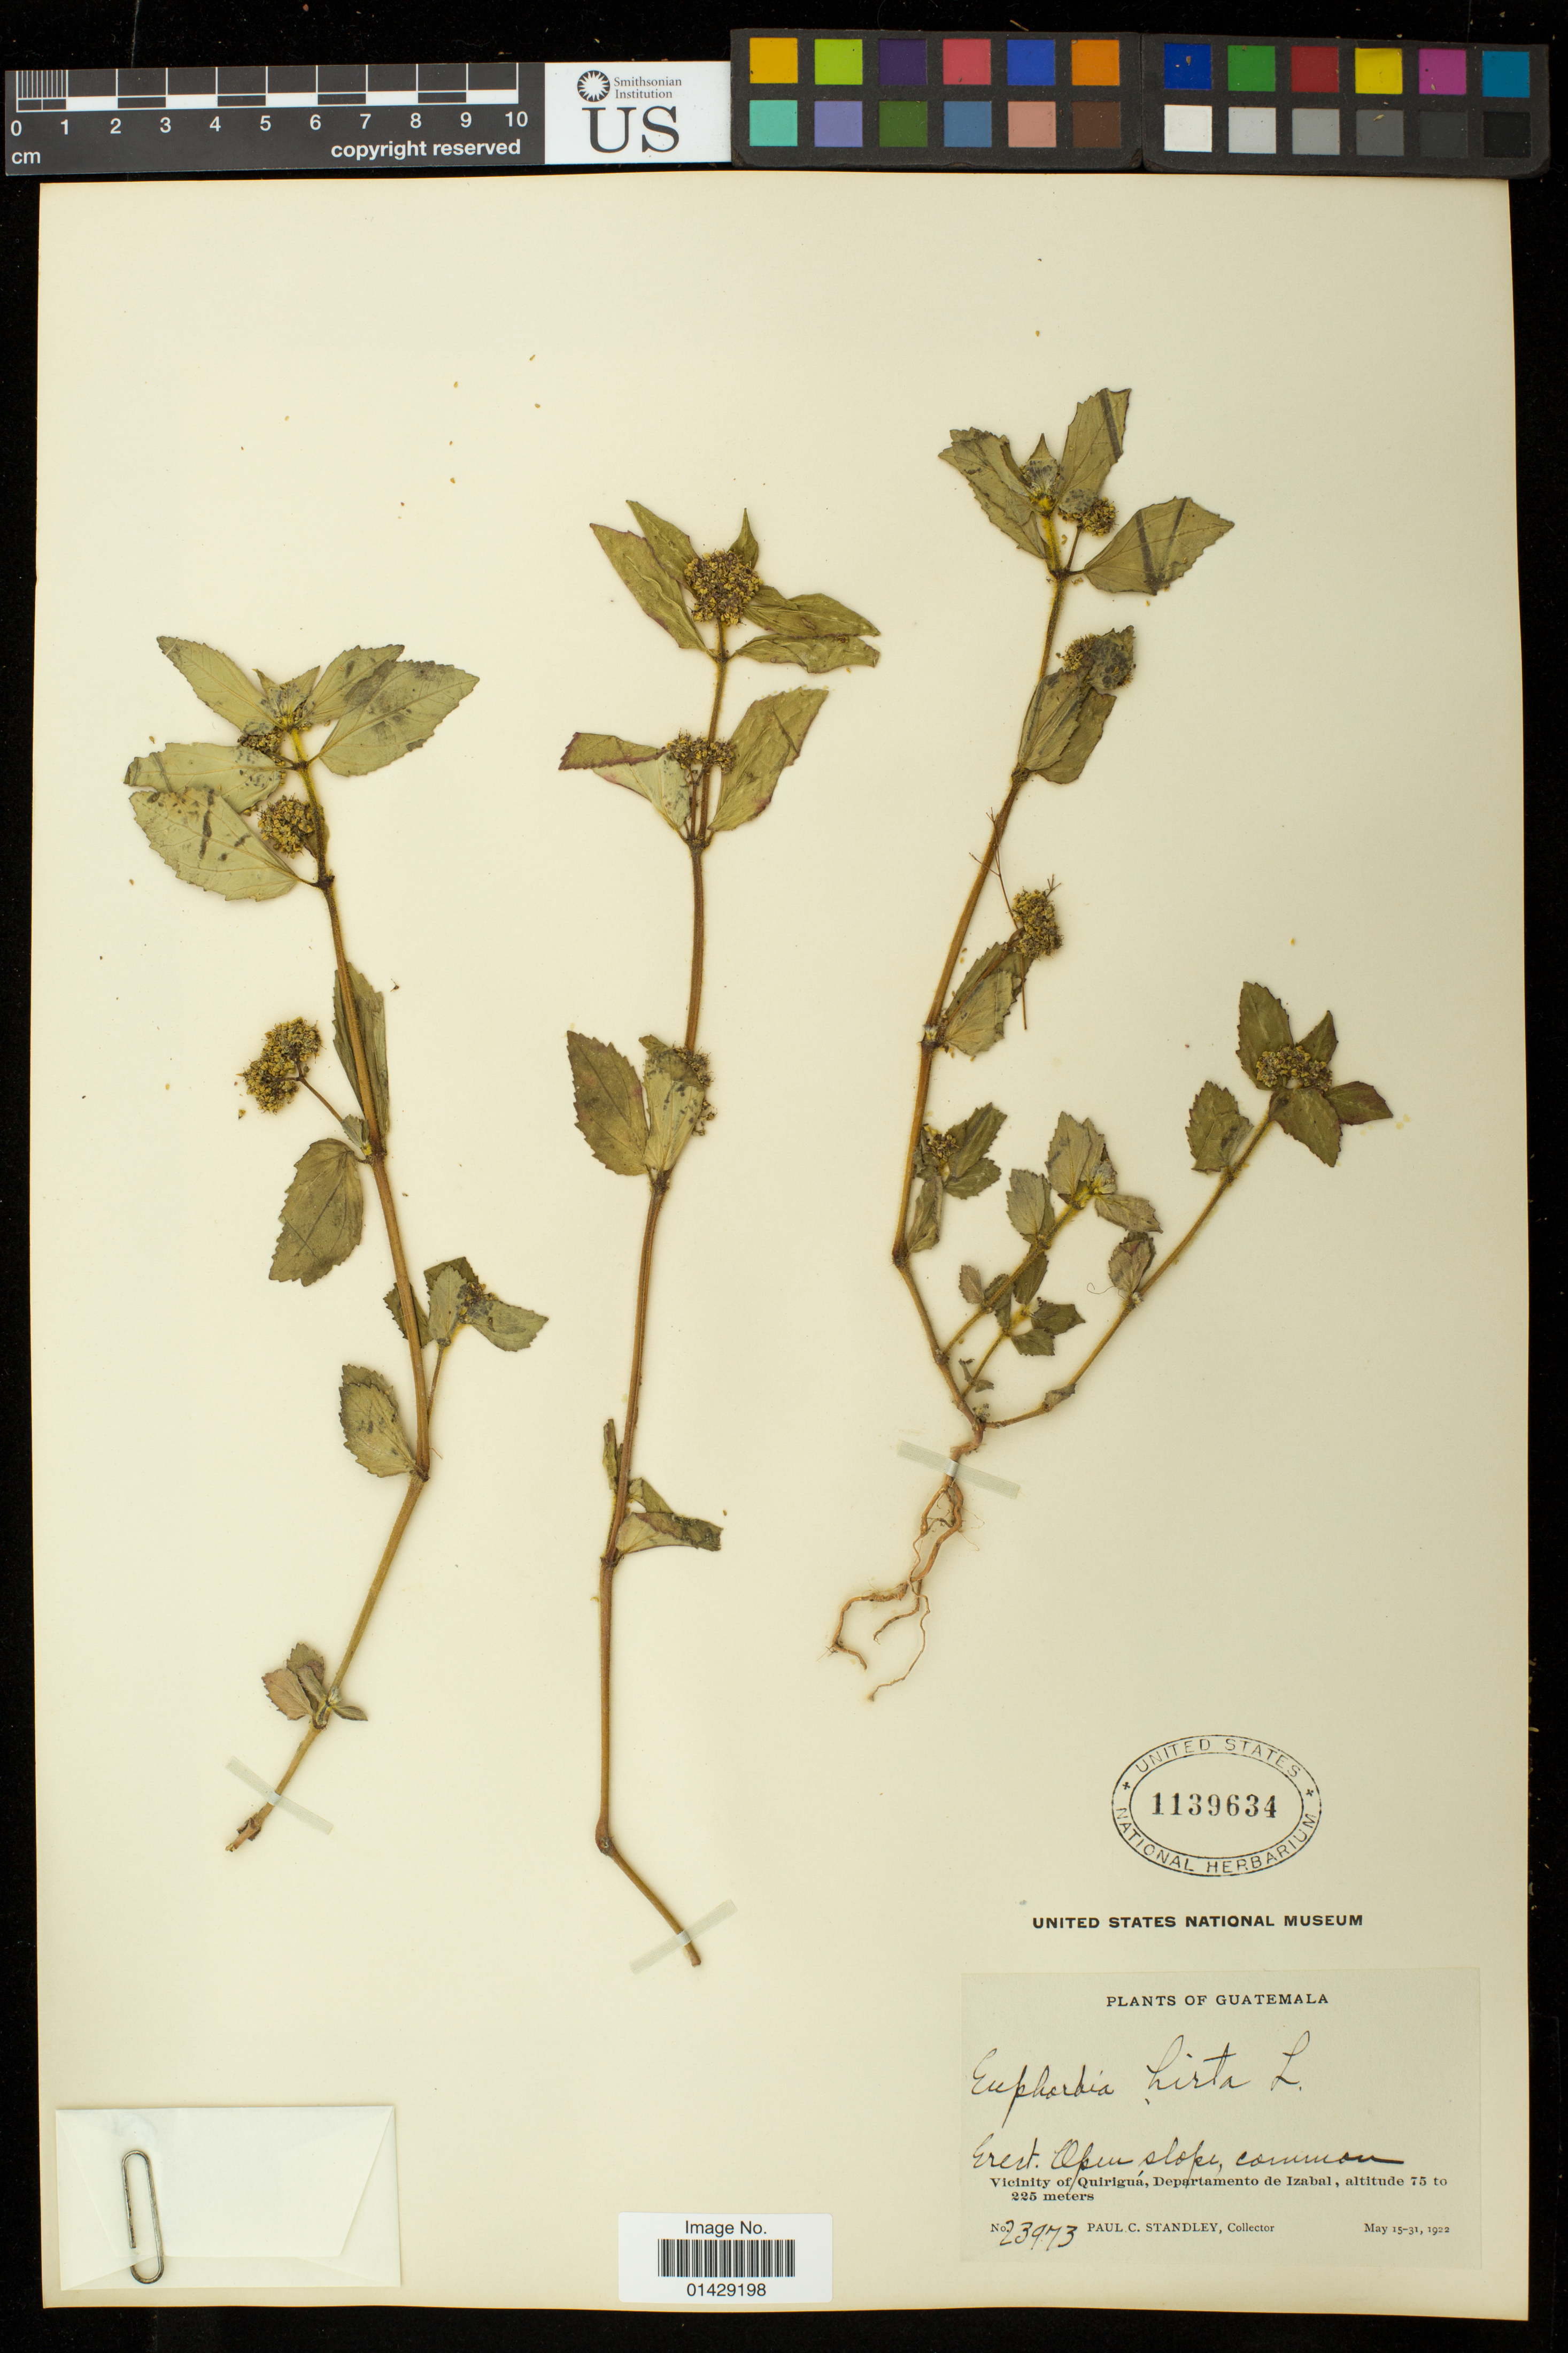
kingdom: Plantae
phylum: Tracheophyta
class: Magnoliopsida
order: Malpighiales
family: Euphorbiaceae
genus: Euphorbia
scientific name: Euphorbia hirta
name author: L.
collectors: P. C. Standley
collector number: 23973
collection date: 1922-05-15/1922-05-31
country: Guatemala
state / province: Izabal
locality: Vicinity of Quirigua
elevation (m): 75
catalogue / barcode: US 1139634